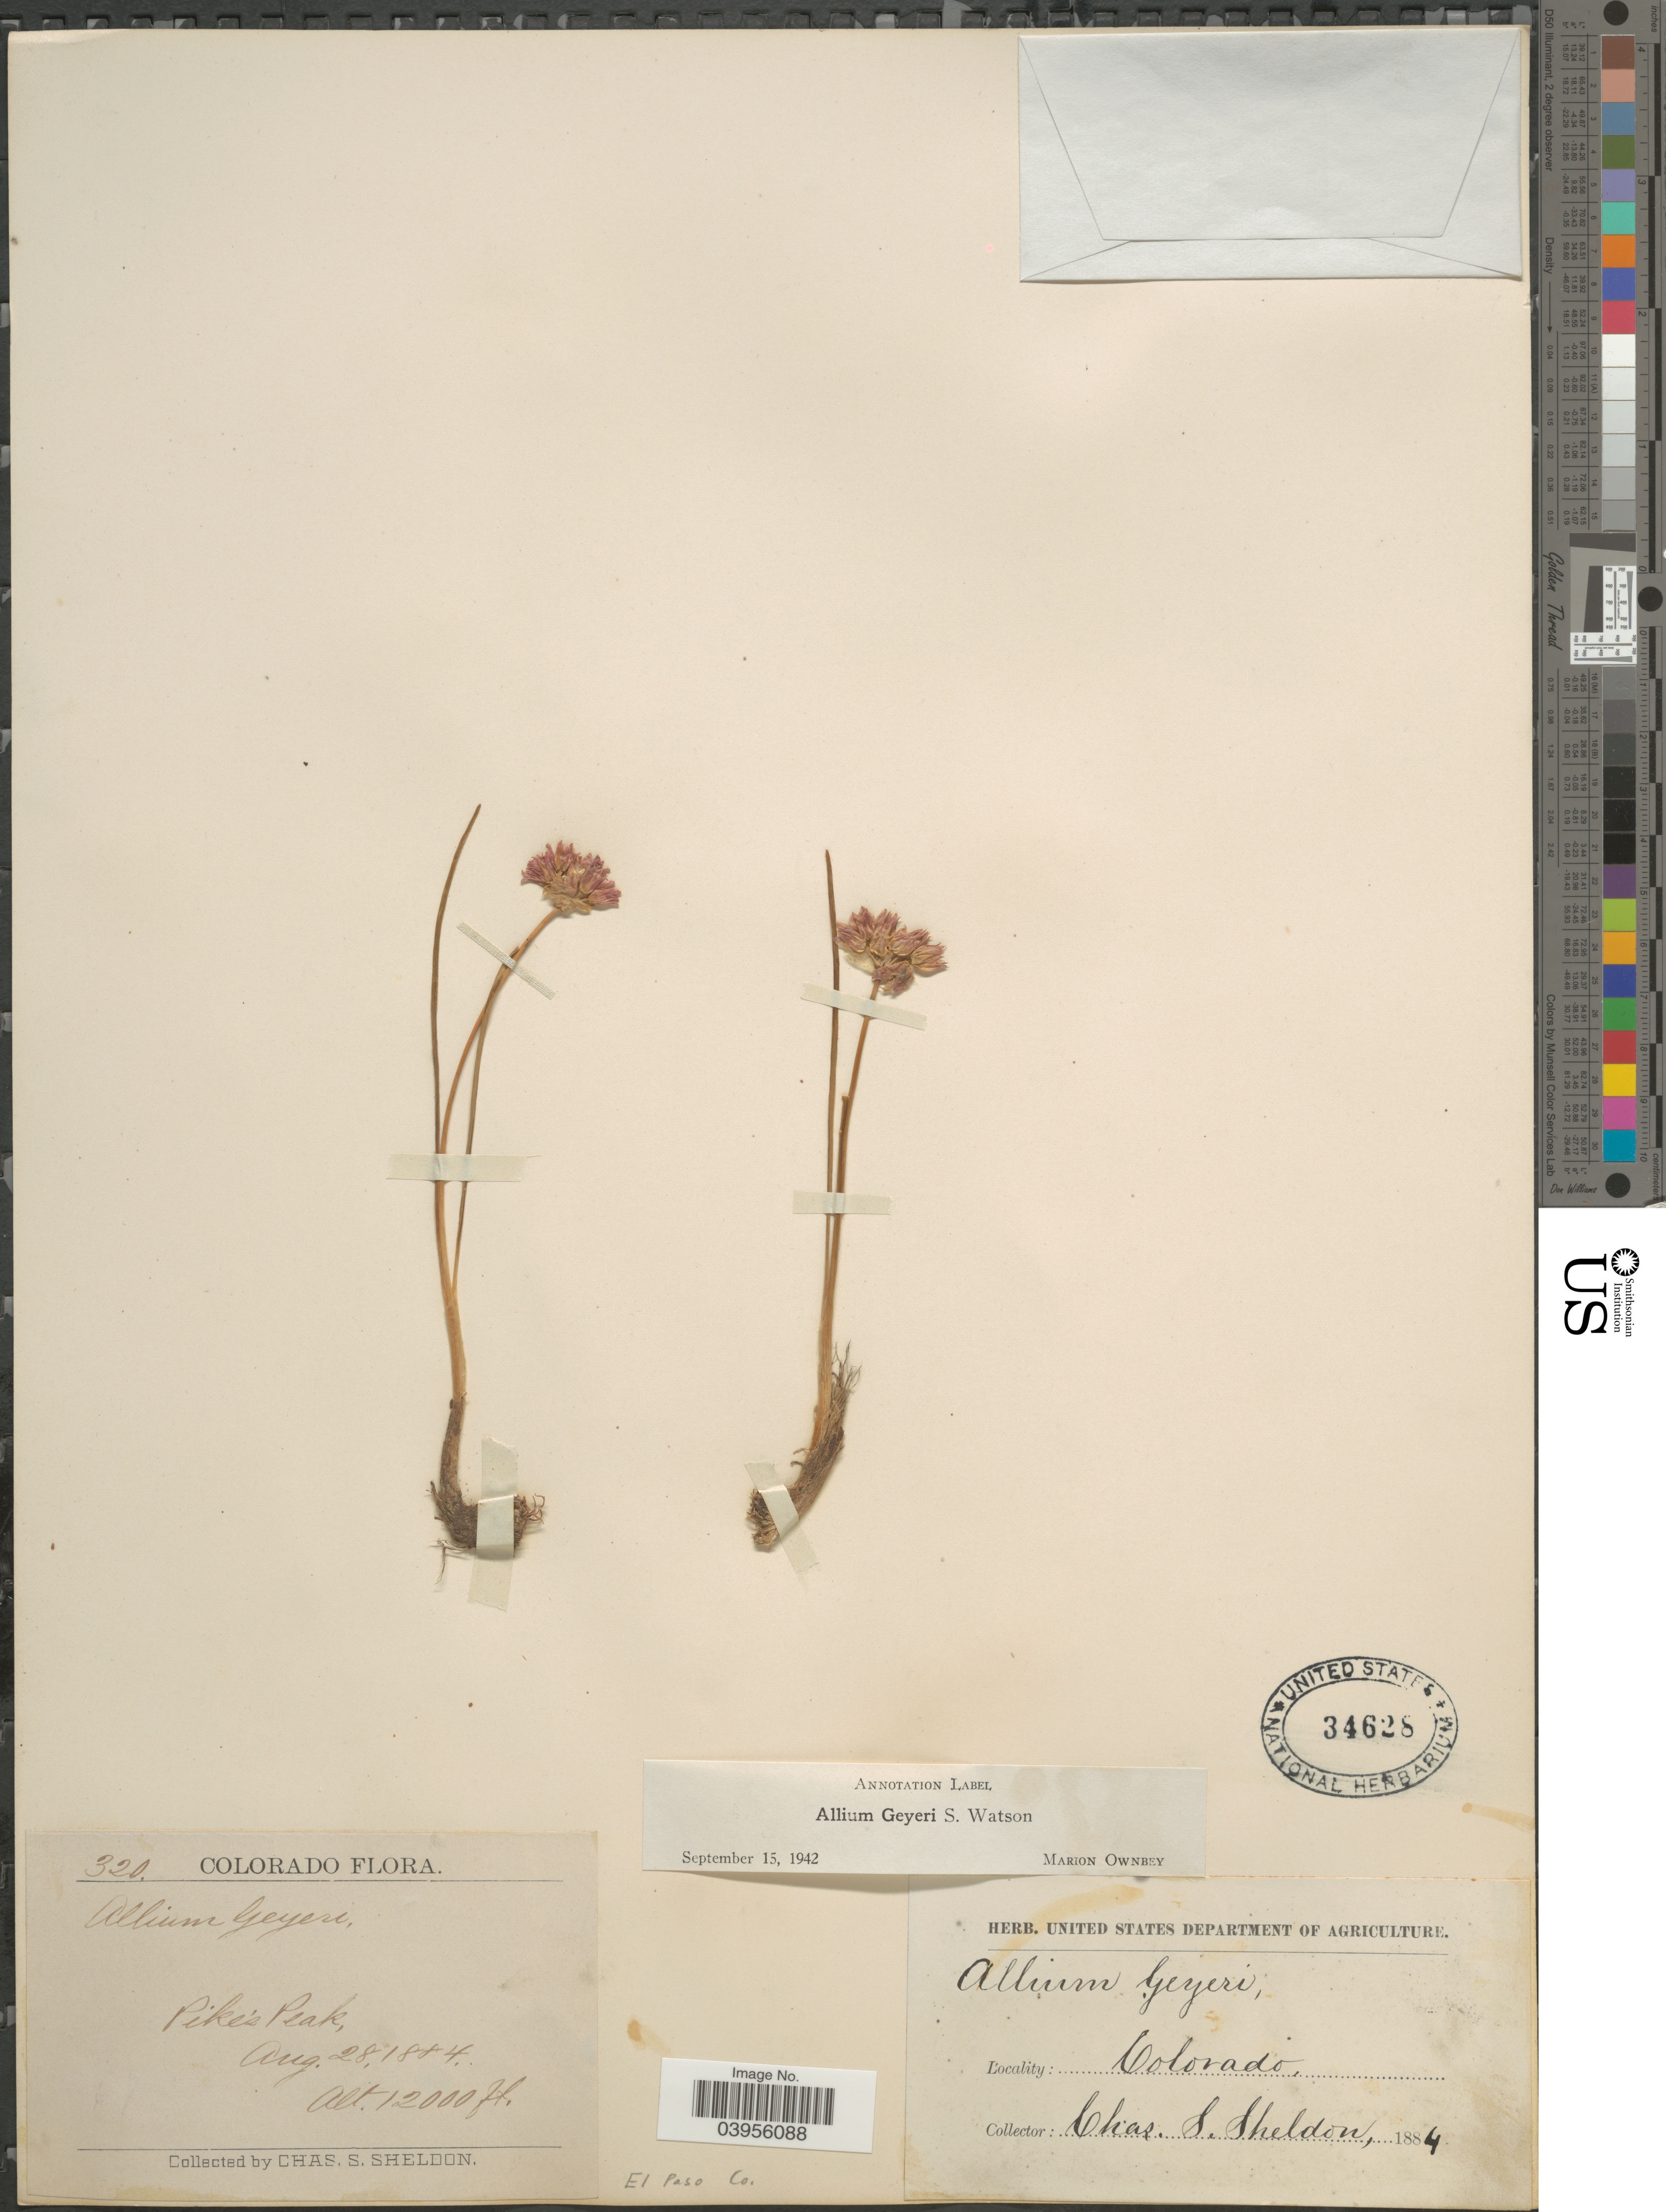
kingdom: Plantae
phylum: Tracheophyta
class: Liliopsida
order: Asparagales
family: Amaryllidaceae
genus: Allium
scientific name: Allium geyeri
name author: S. Watson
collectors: C. S. Sheldon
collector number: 320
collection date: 1884-08-28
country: United States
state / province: Colorado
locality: Pike's Peak. El Paso Co.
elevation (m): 3658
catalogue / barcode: US 34628